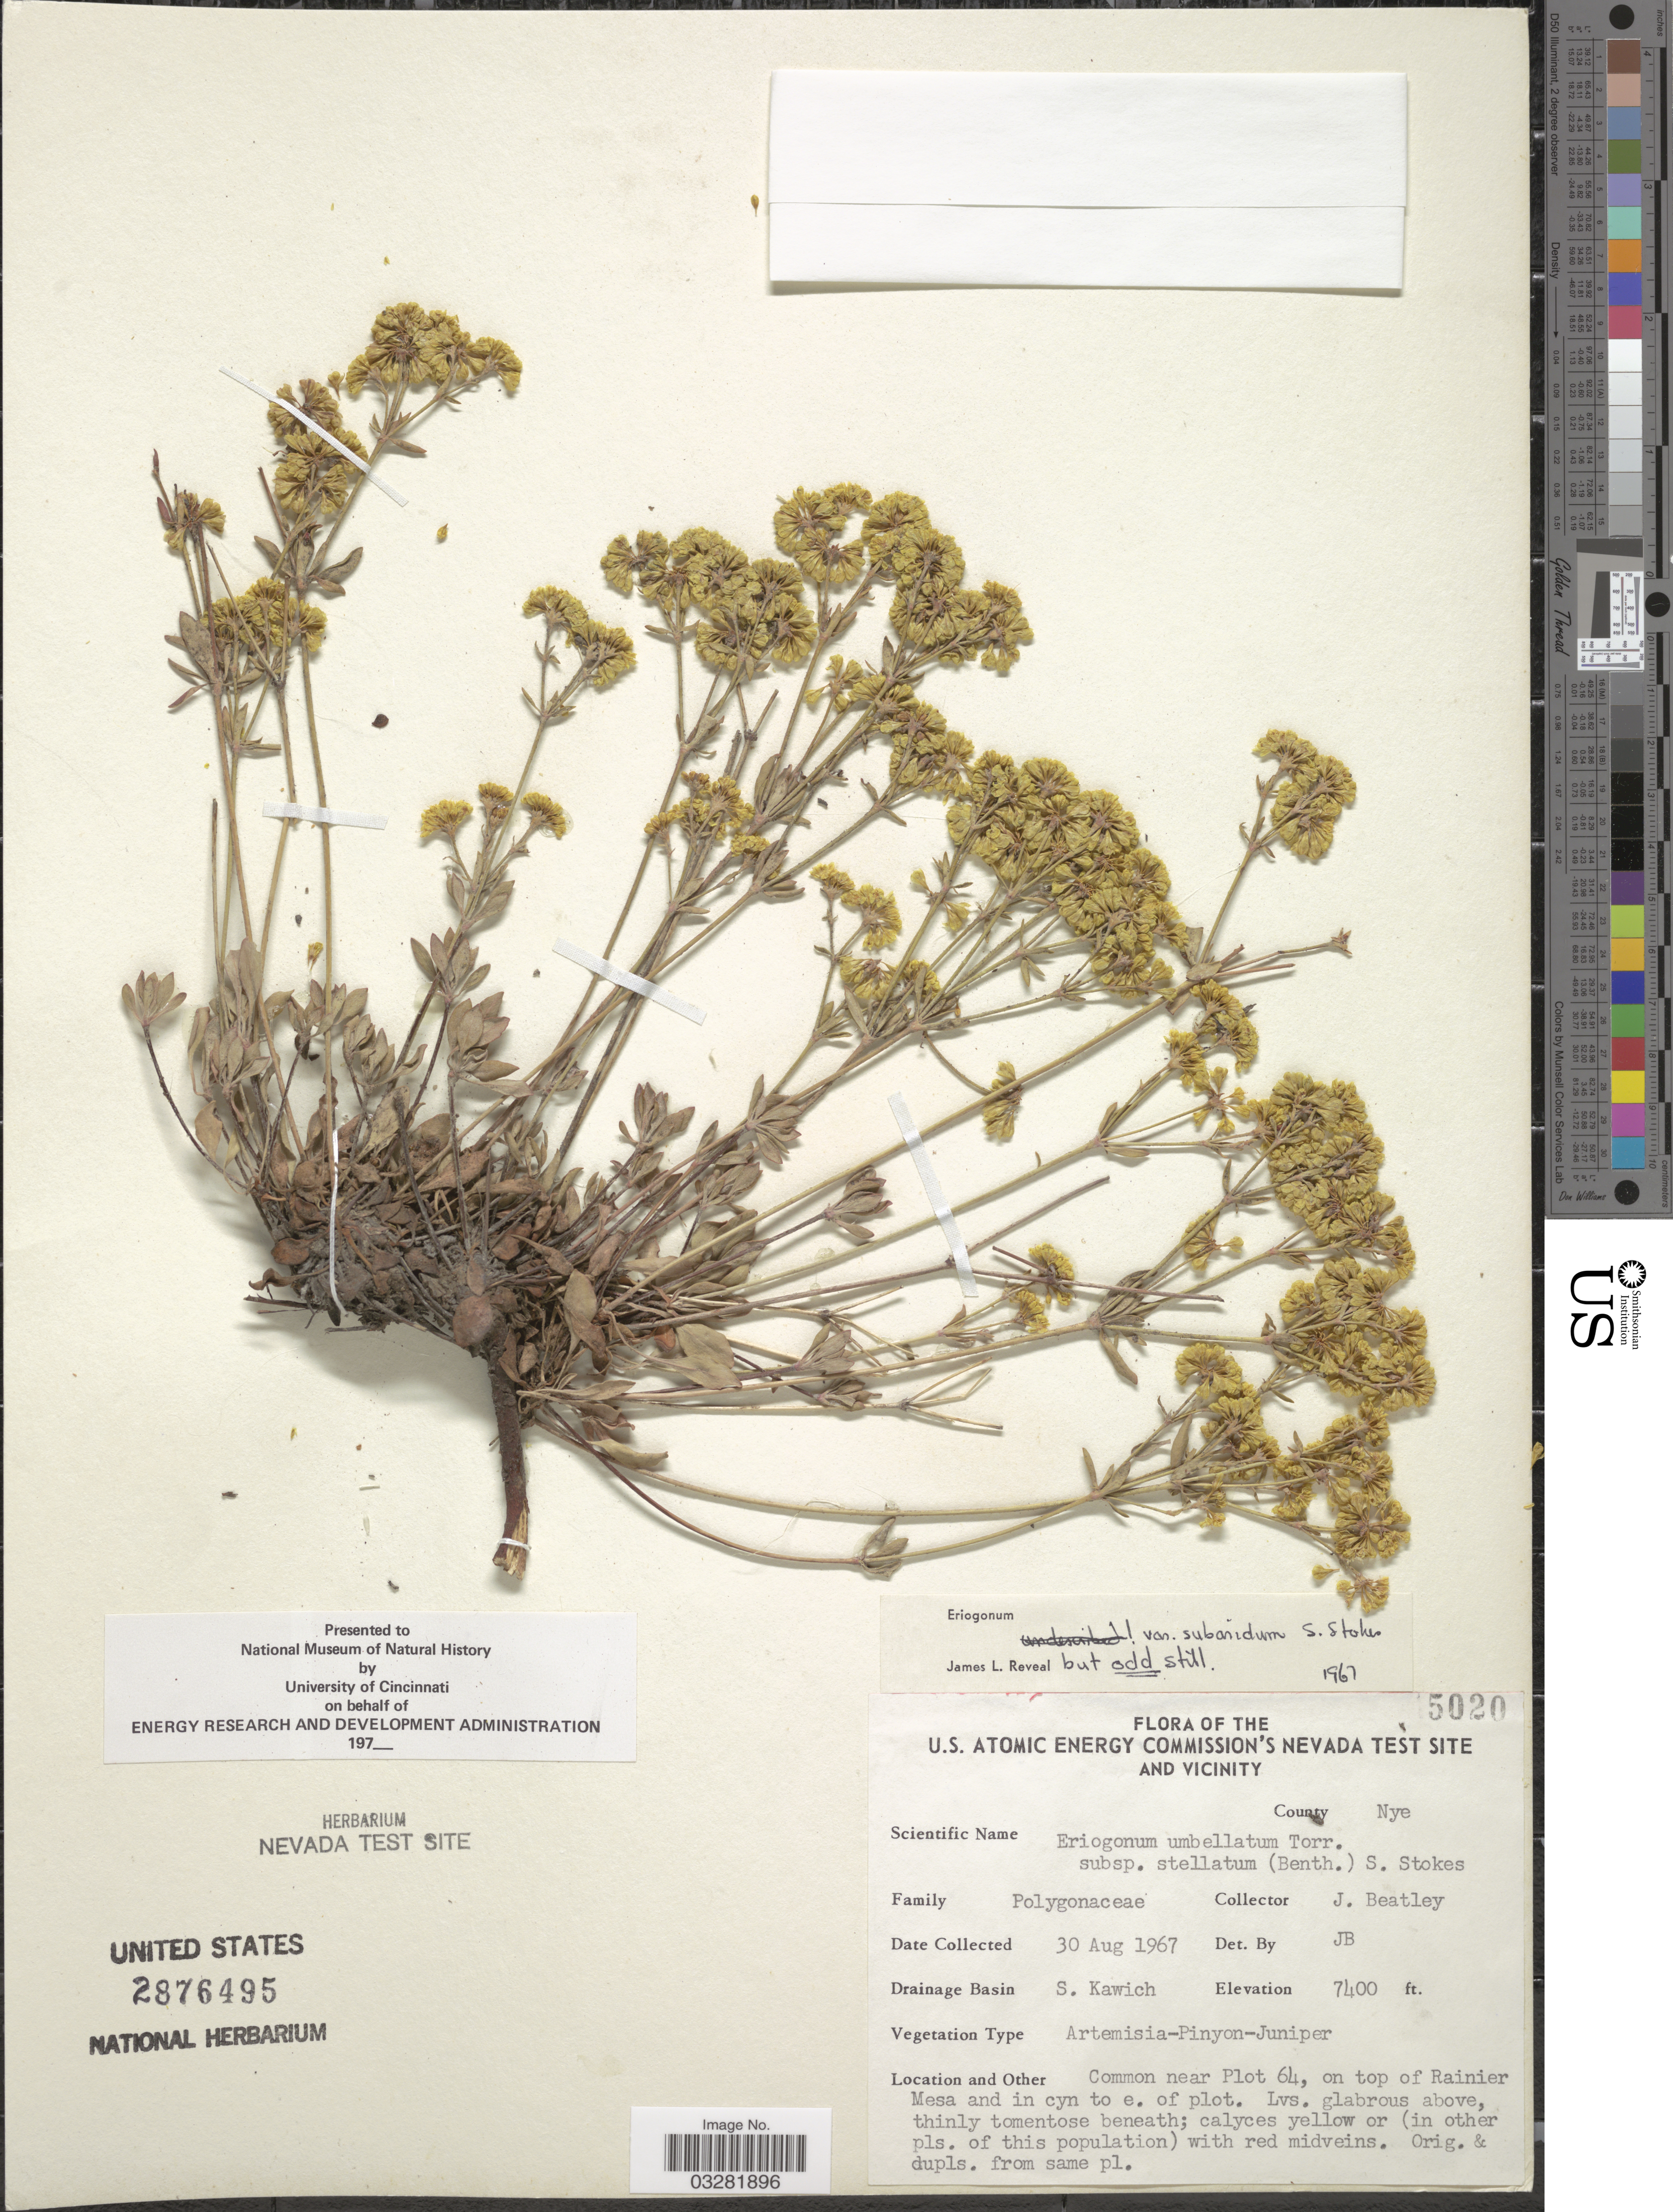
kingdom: Plantae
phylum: Tracheophyta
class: Magnoliopsida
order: Caryophyllales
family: Polygonaceae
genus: Eriogonum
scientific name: Eriogonum umbellatum var. subaridum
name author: S. Stokes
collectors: J. C. Beatley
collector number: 5020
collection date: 1967-08-30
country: United States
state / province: Nevada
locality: The U.S. Atomic Energy Commission's Nevada Test Site and Vicinity. County Nye. Drainage Basin S. Kawich. Common near Plot 64, on top of Rainier Mesa and in cyn to e. plot.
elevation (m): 2256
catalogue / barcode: US 2876495